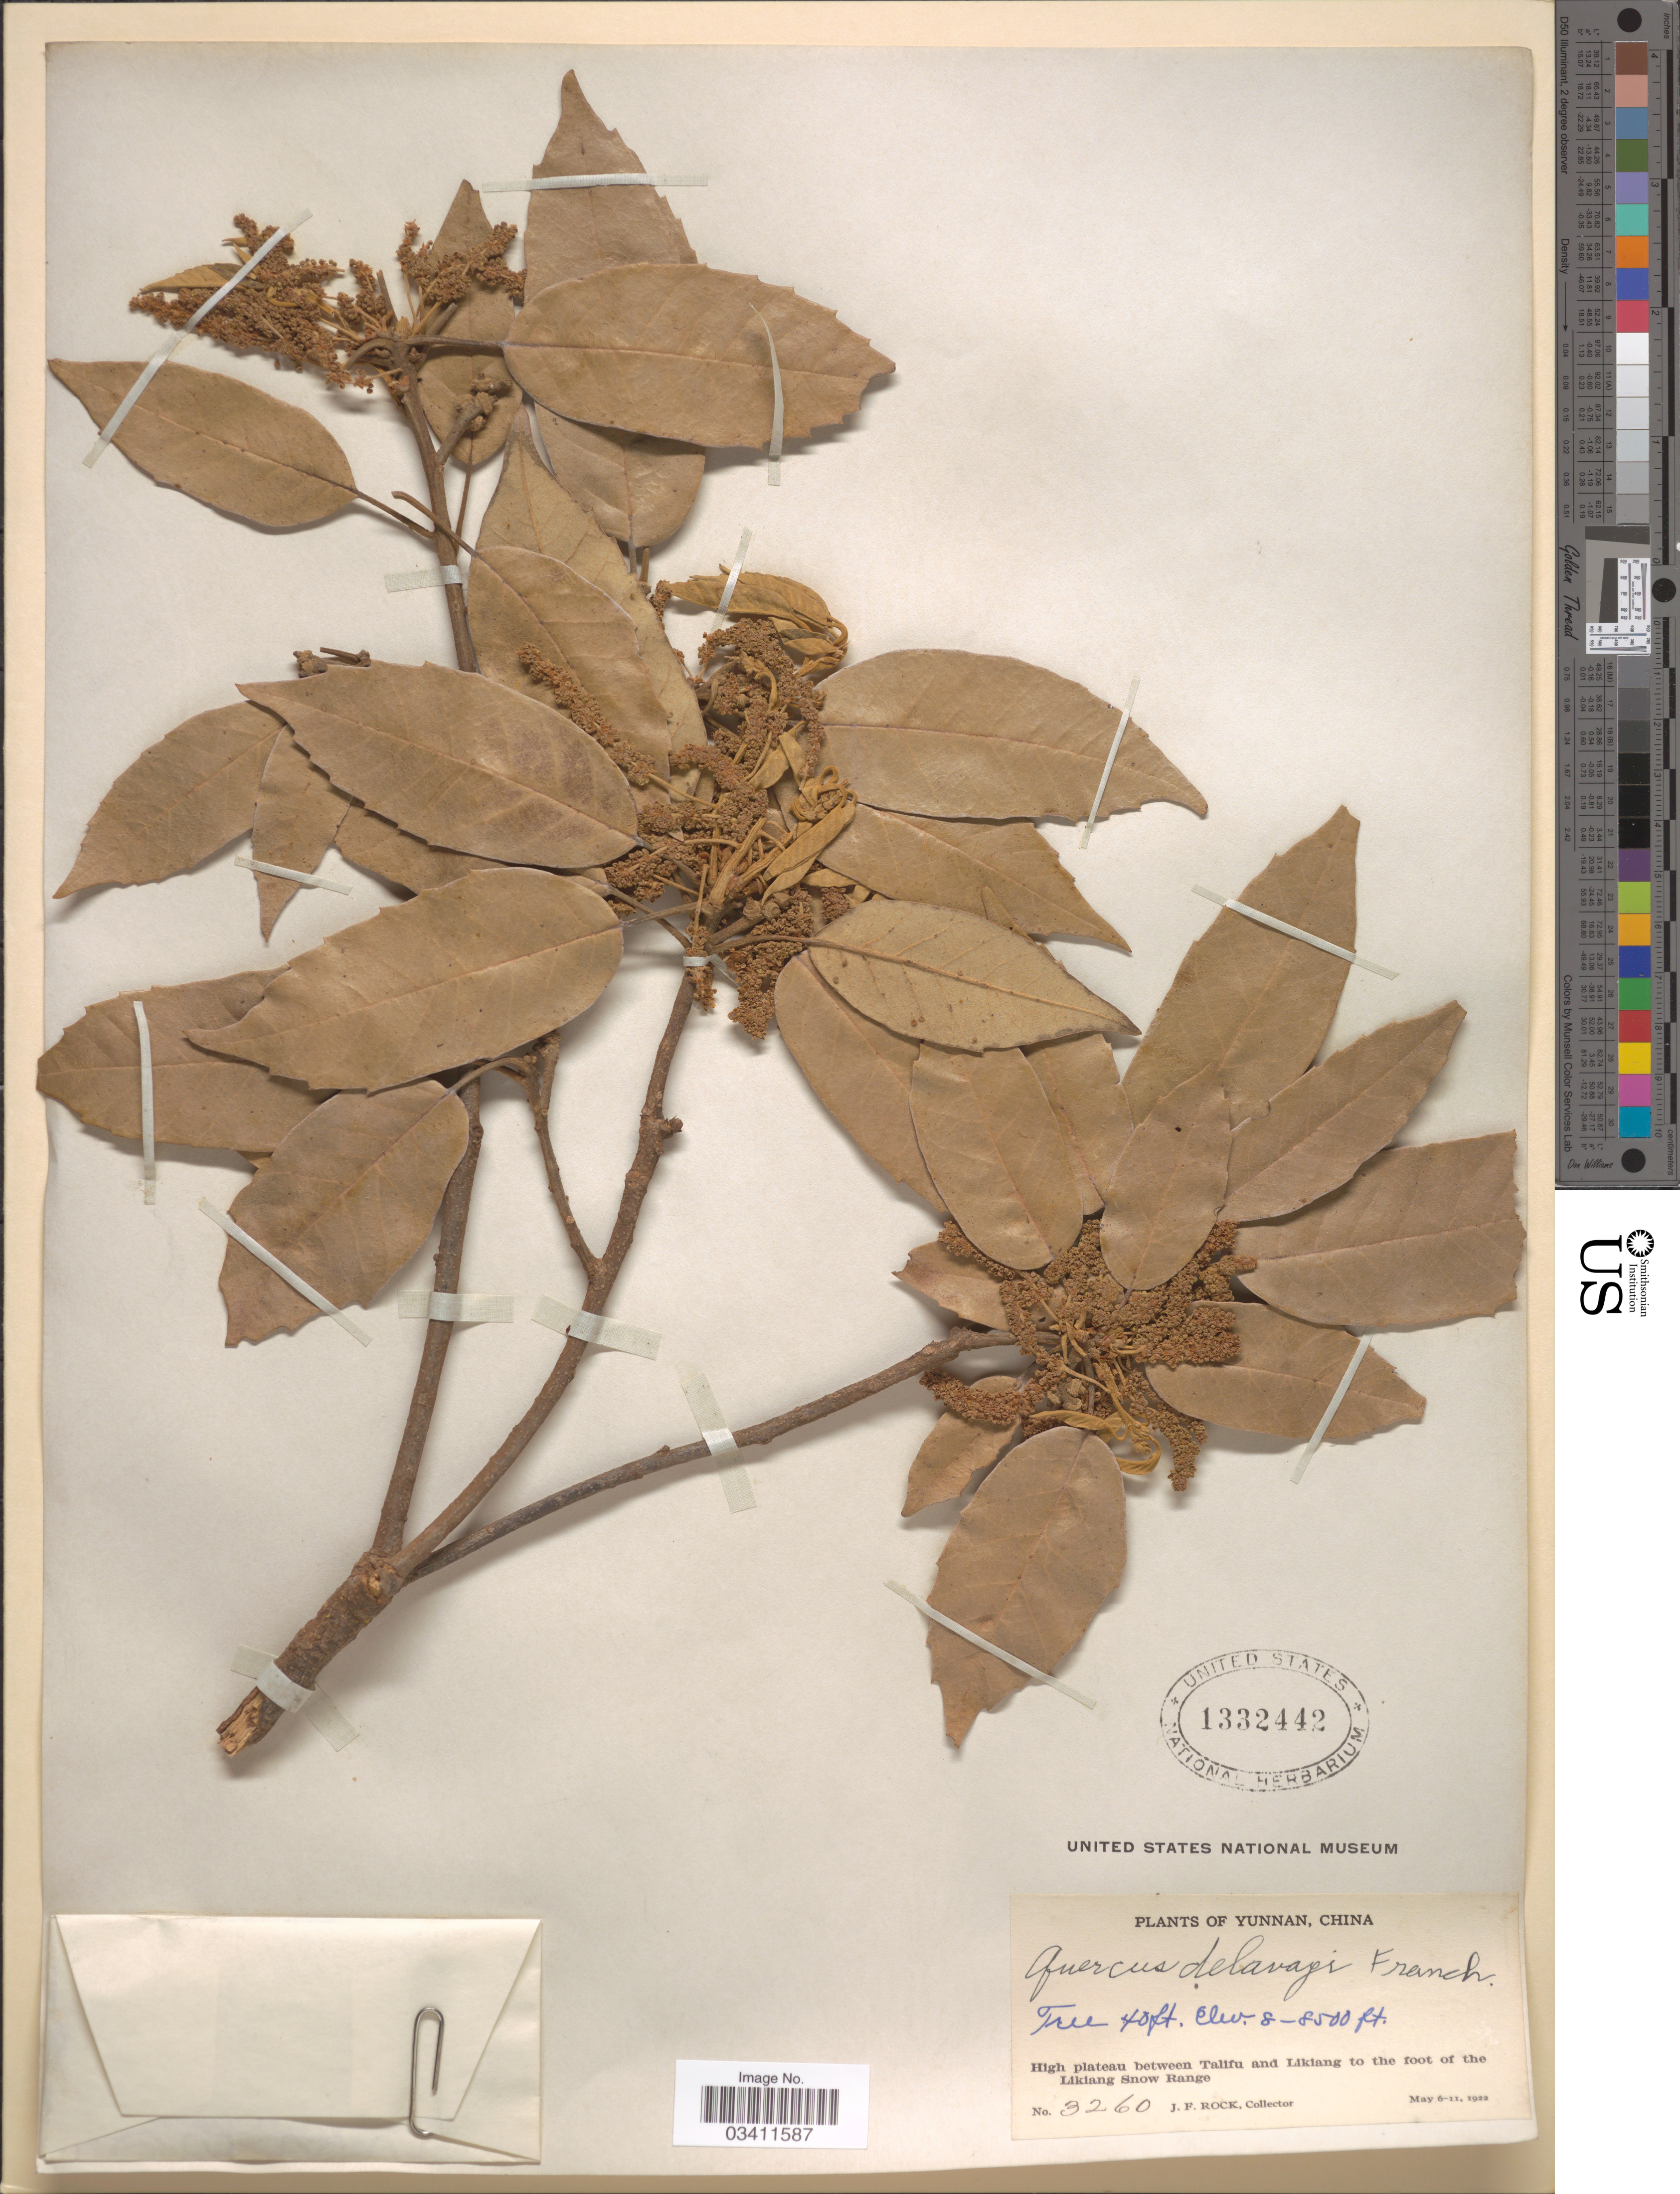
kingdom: Plantae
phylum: Tracheophyta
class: Magnoliopsida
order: Fagales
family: Fagaceae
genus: Quercus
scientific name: Quercus delavayi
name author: Franch.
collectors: J. Rock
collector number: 3260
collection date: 1922-05-06/1922-05-11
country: China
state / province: Yunnan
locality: High plateau between Talifu and Likiang to the foot of the Likiang Snow Range.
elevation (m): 2438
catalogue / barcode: US 1332442